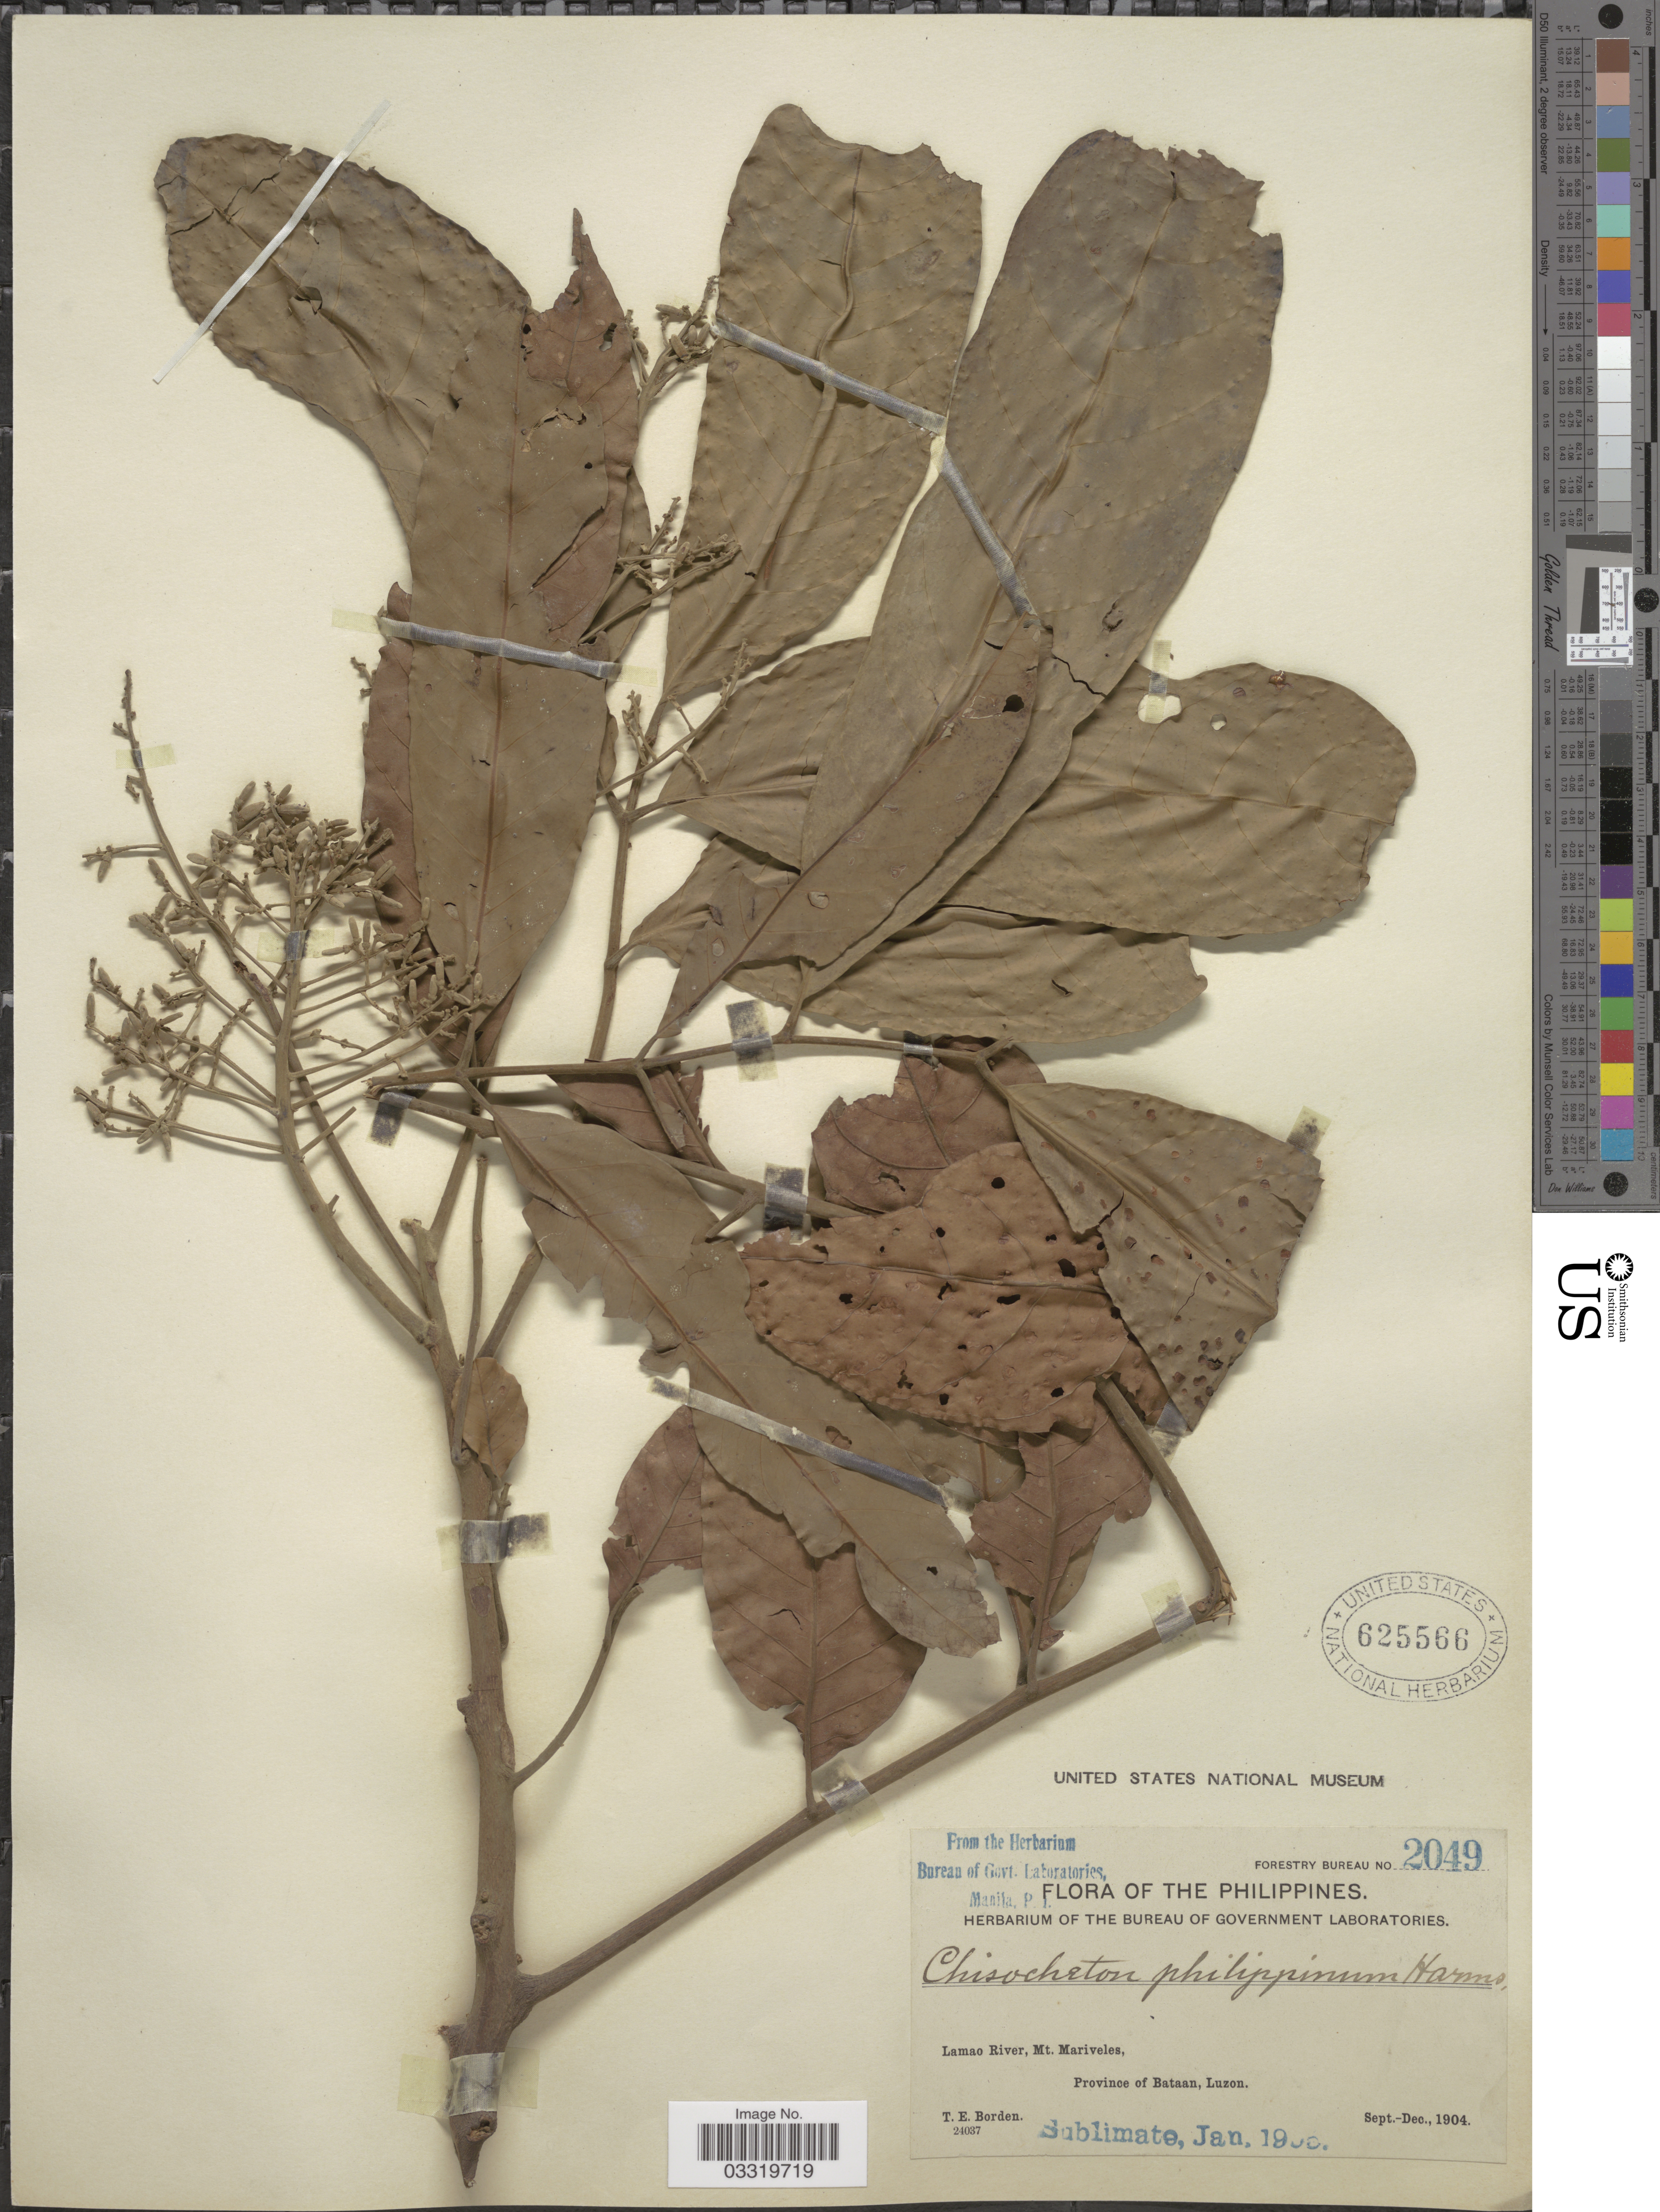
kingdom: Plantae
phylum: Tracheophyta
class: Magnoliopsida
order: Sapindales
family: Meliaceae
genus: Chisocheton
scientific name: Chisocheton pentandrus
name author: (Blanco) Merr.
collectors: T. E. Borden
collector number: Forestry Bureau 2049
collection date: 1904-09/1904-12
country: Philippines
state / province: Cagayan Valley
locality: Lamao River, Mt. Mariveles, Province of Batan, Luzon.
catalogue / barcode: US 625566